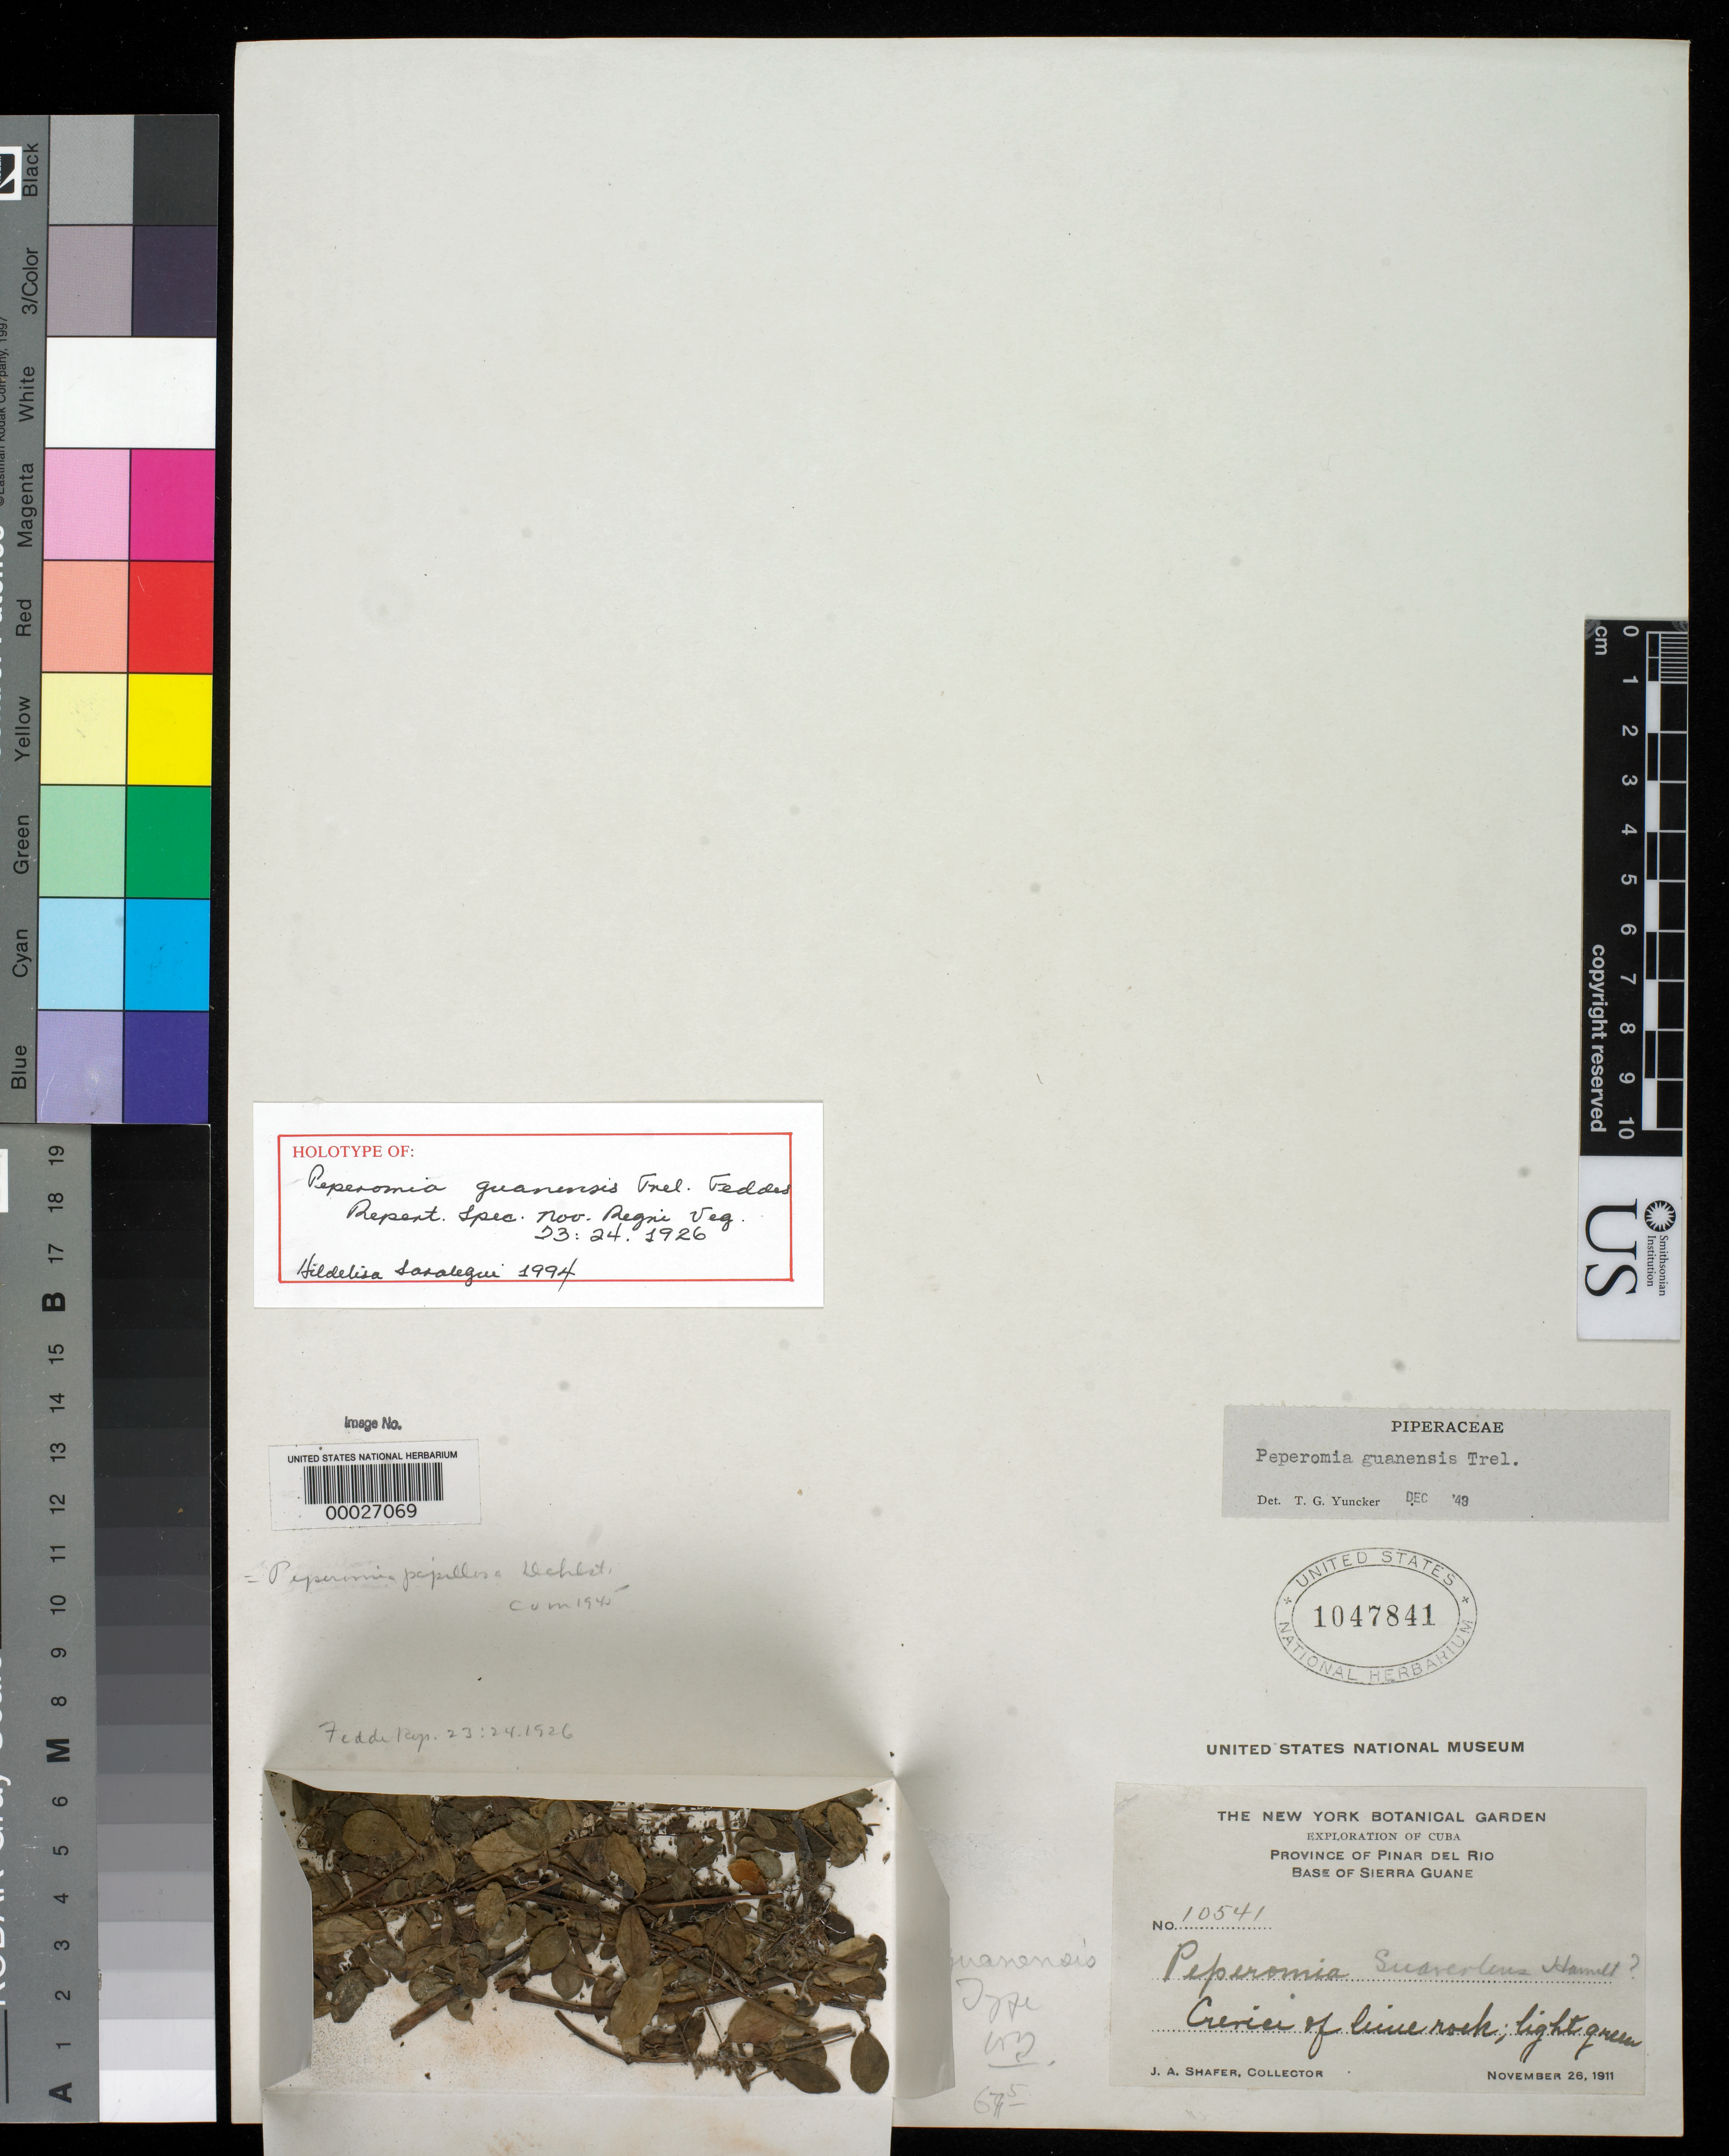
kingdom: Plantae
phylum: Tracheophyta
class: Magnoliopsida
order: Piperales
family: Piperaceae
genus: Peperomia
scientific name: Peperomia guanensis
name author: Trel.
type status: Holotype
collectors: J. A. Shafer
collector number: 10541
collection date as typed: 26 Nov 1911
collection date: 1911-11-26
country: Cuba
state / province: Pinar del Río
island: Greater Antilles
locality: Sierra Guane, base of Sierra Guane.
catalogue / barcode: US 1047841